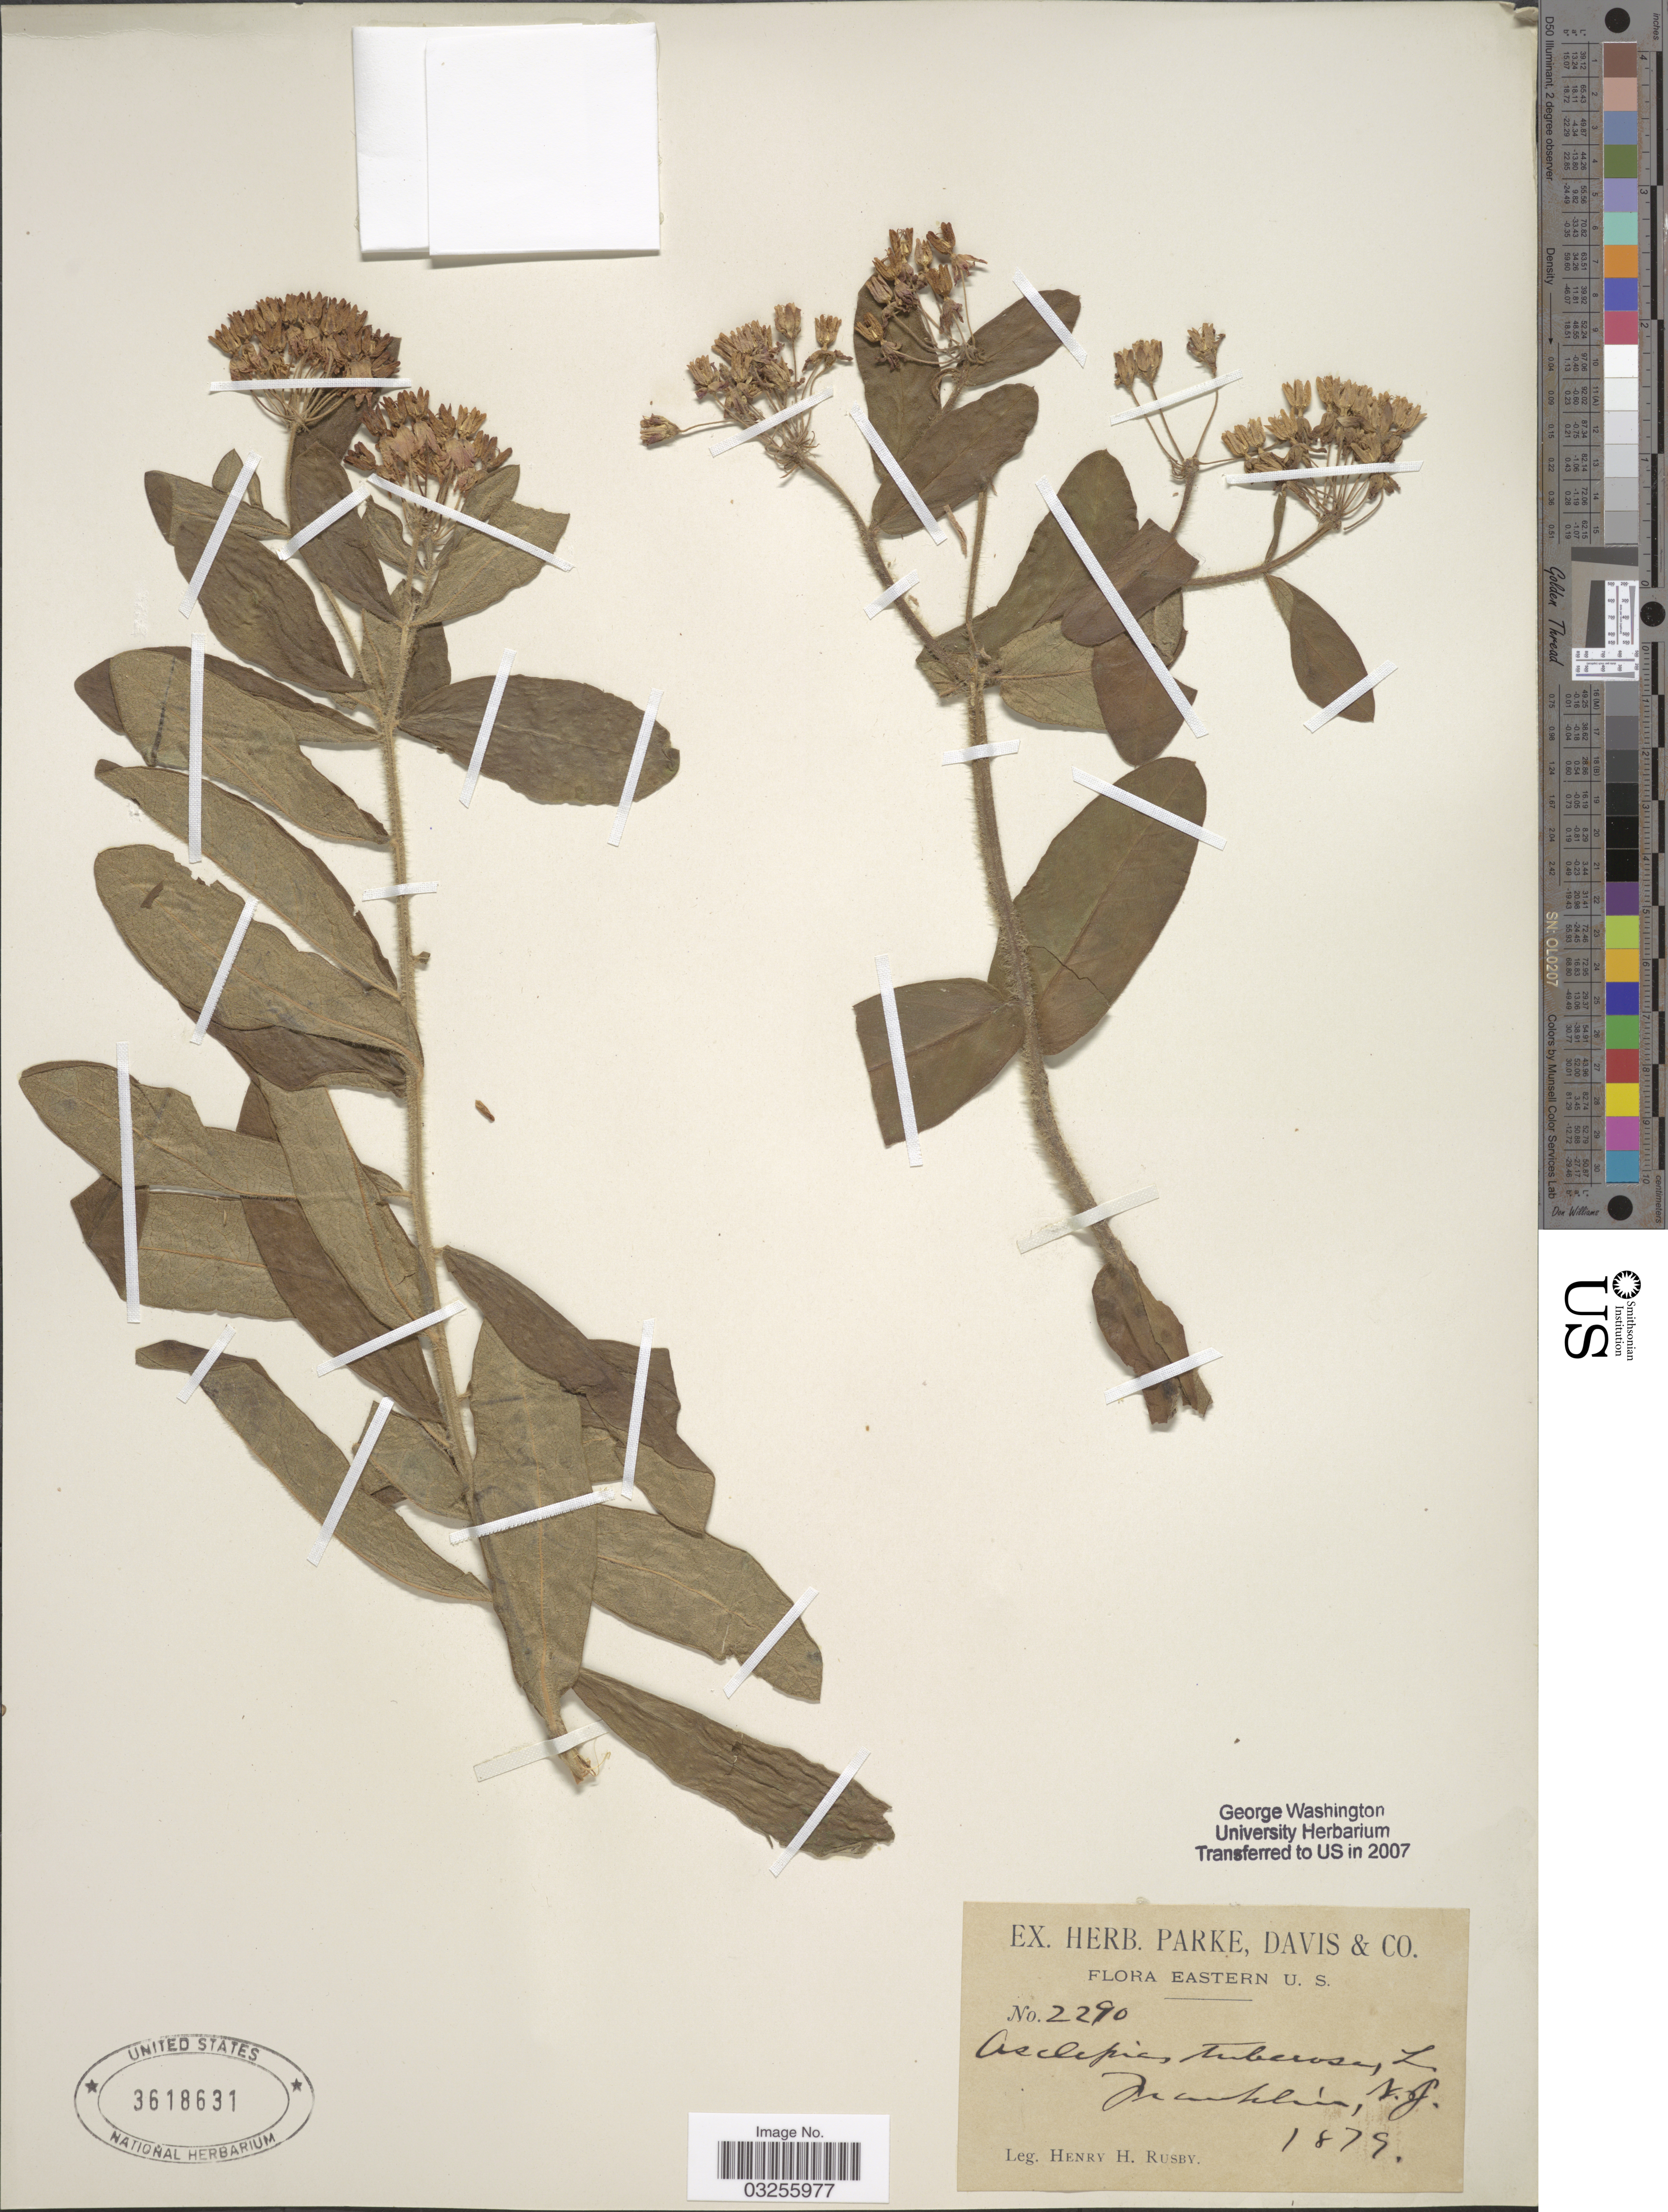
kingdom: Plantae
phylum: Tracheophyta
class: Magnoliopsida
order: Gentianales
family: Apocynaceae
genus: Asclepias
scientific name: Asclepias tuberosa subsp. tuberosa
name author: L.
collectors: H. H. Rusby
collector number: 2290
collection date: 1879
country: United States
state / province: New Jersey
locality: Eastern U.S. Franklin.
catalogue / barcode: US 3618631